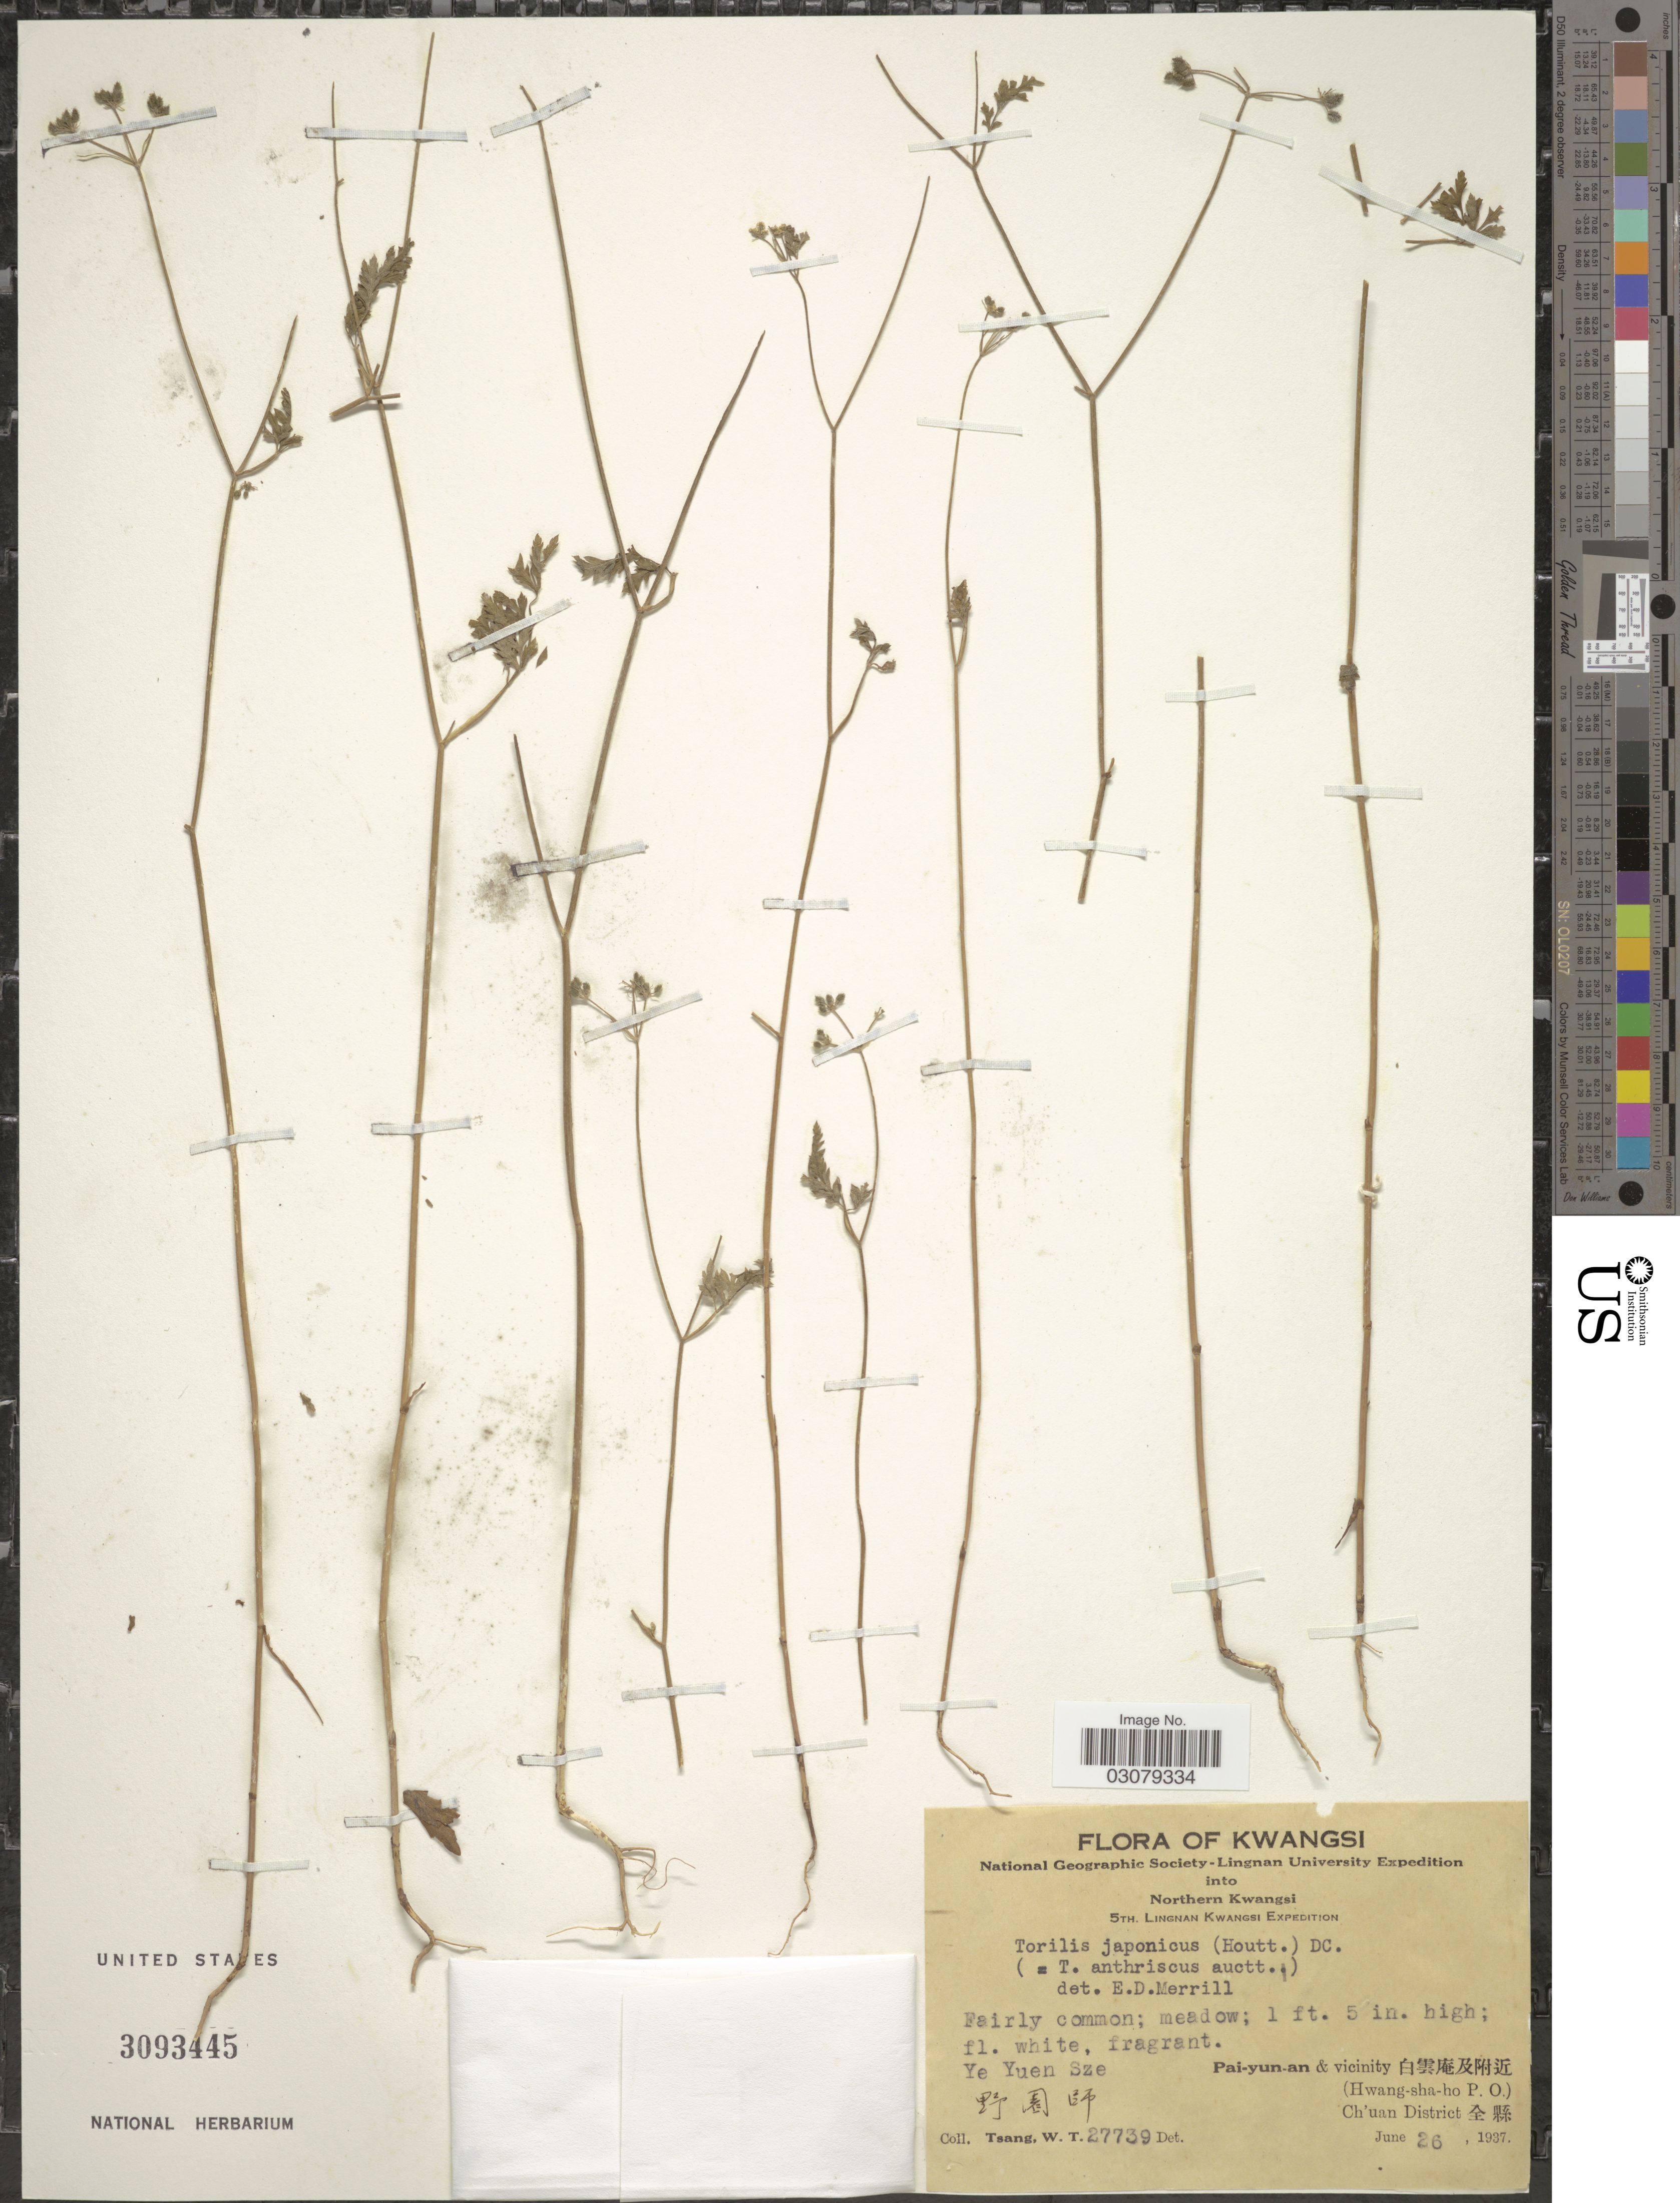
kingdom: Plantae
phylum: Tracheophyta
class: Magnoliopsida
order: Apiales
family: Apiaceae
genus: Torilis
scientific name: Torilis japonica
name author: (Houtt.) DC.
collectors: W. T. Tsang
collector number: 27739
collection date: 1937-06-26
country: China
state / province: Guangxi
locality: Kwangsi. Northern Kwangsi. Ye Yuen Sze. Pai-yun-an & vicinity. (Hwang-sha-ho P.O.), Ch'uan District.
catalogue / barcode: US 3093445